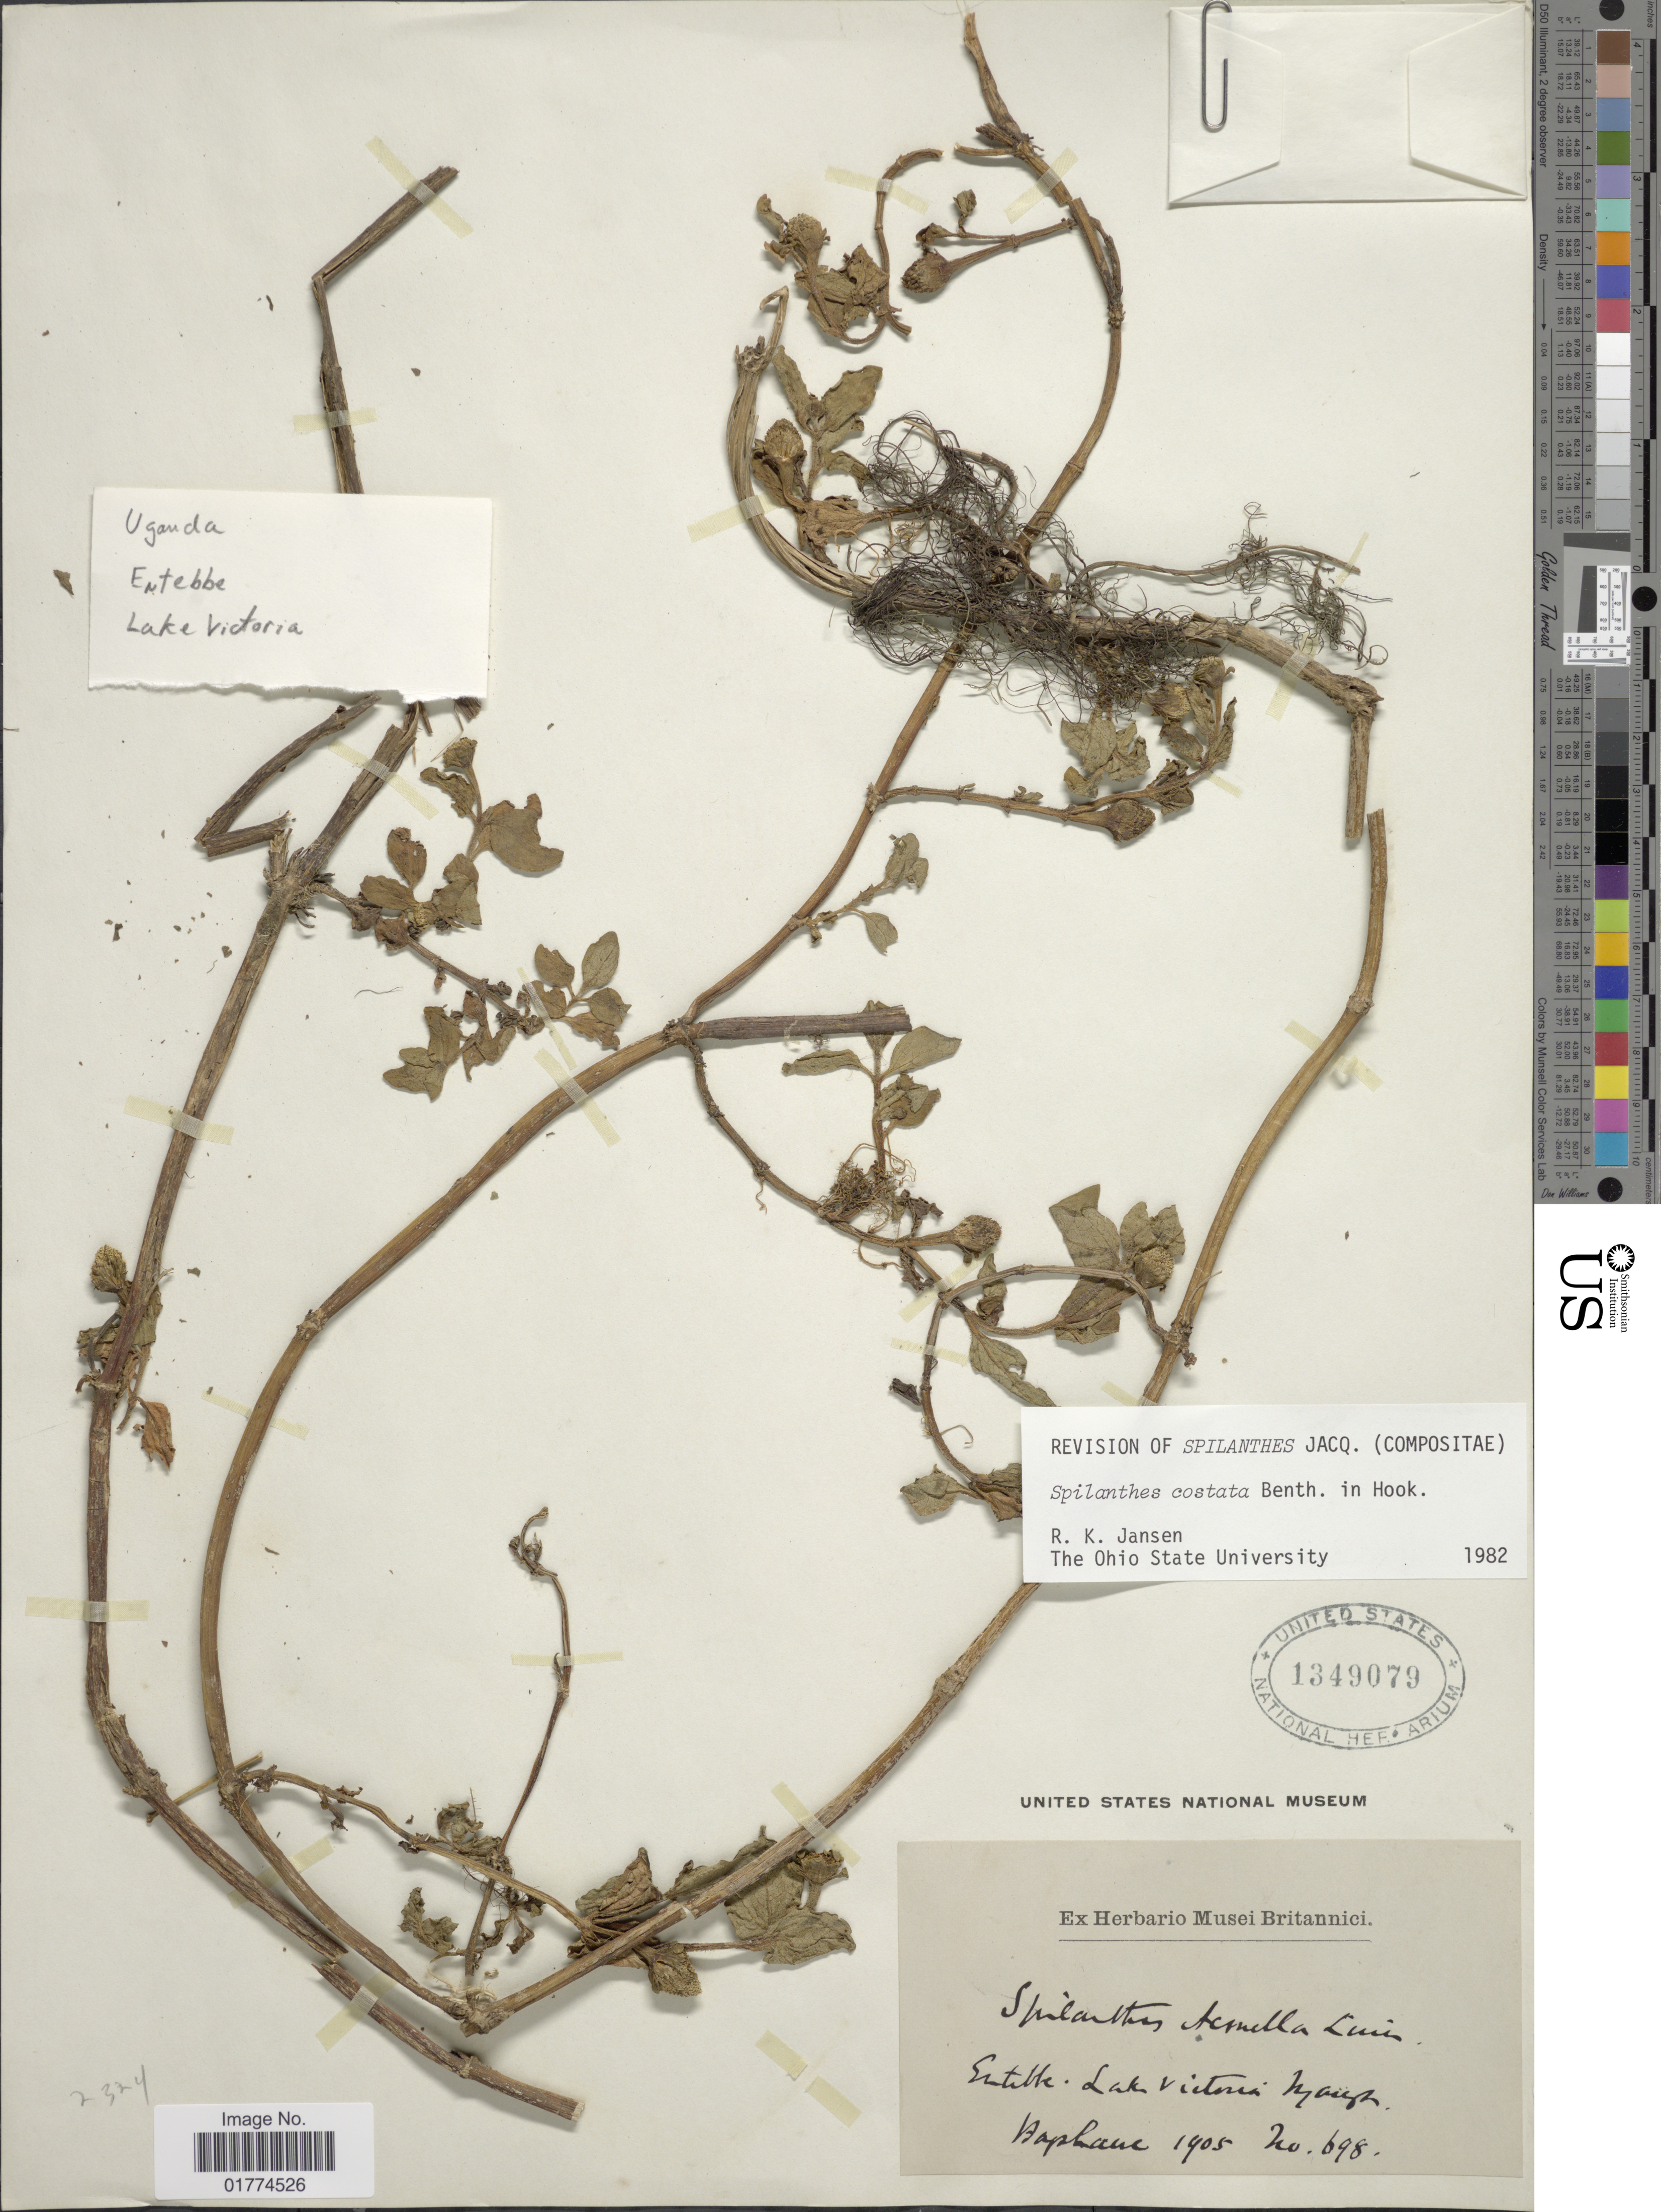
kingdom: Plantae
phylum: Tracheophyta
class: Magnoliopsida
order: Asterales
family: Asteraceae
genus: Spilanthes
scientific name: Spilanthes costata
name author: Hook. in Benth.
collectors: Baphane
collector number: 698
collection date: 1905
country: Uganda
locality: Entebbe. Lake Victoria Maigh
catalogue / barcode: US 1349079